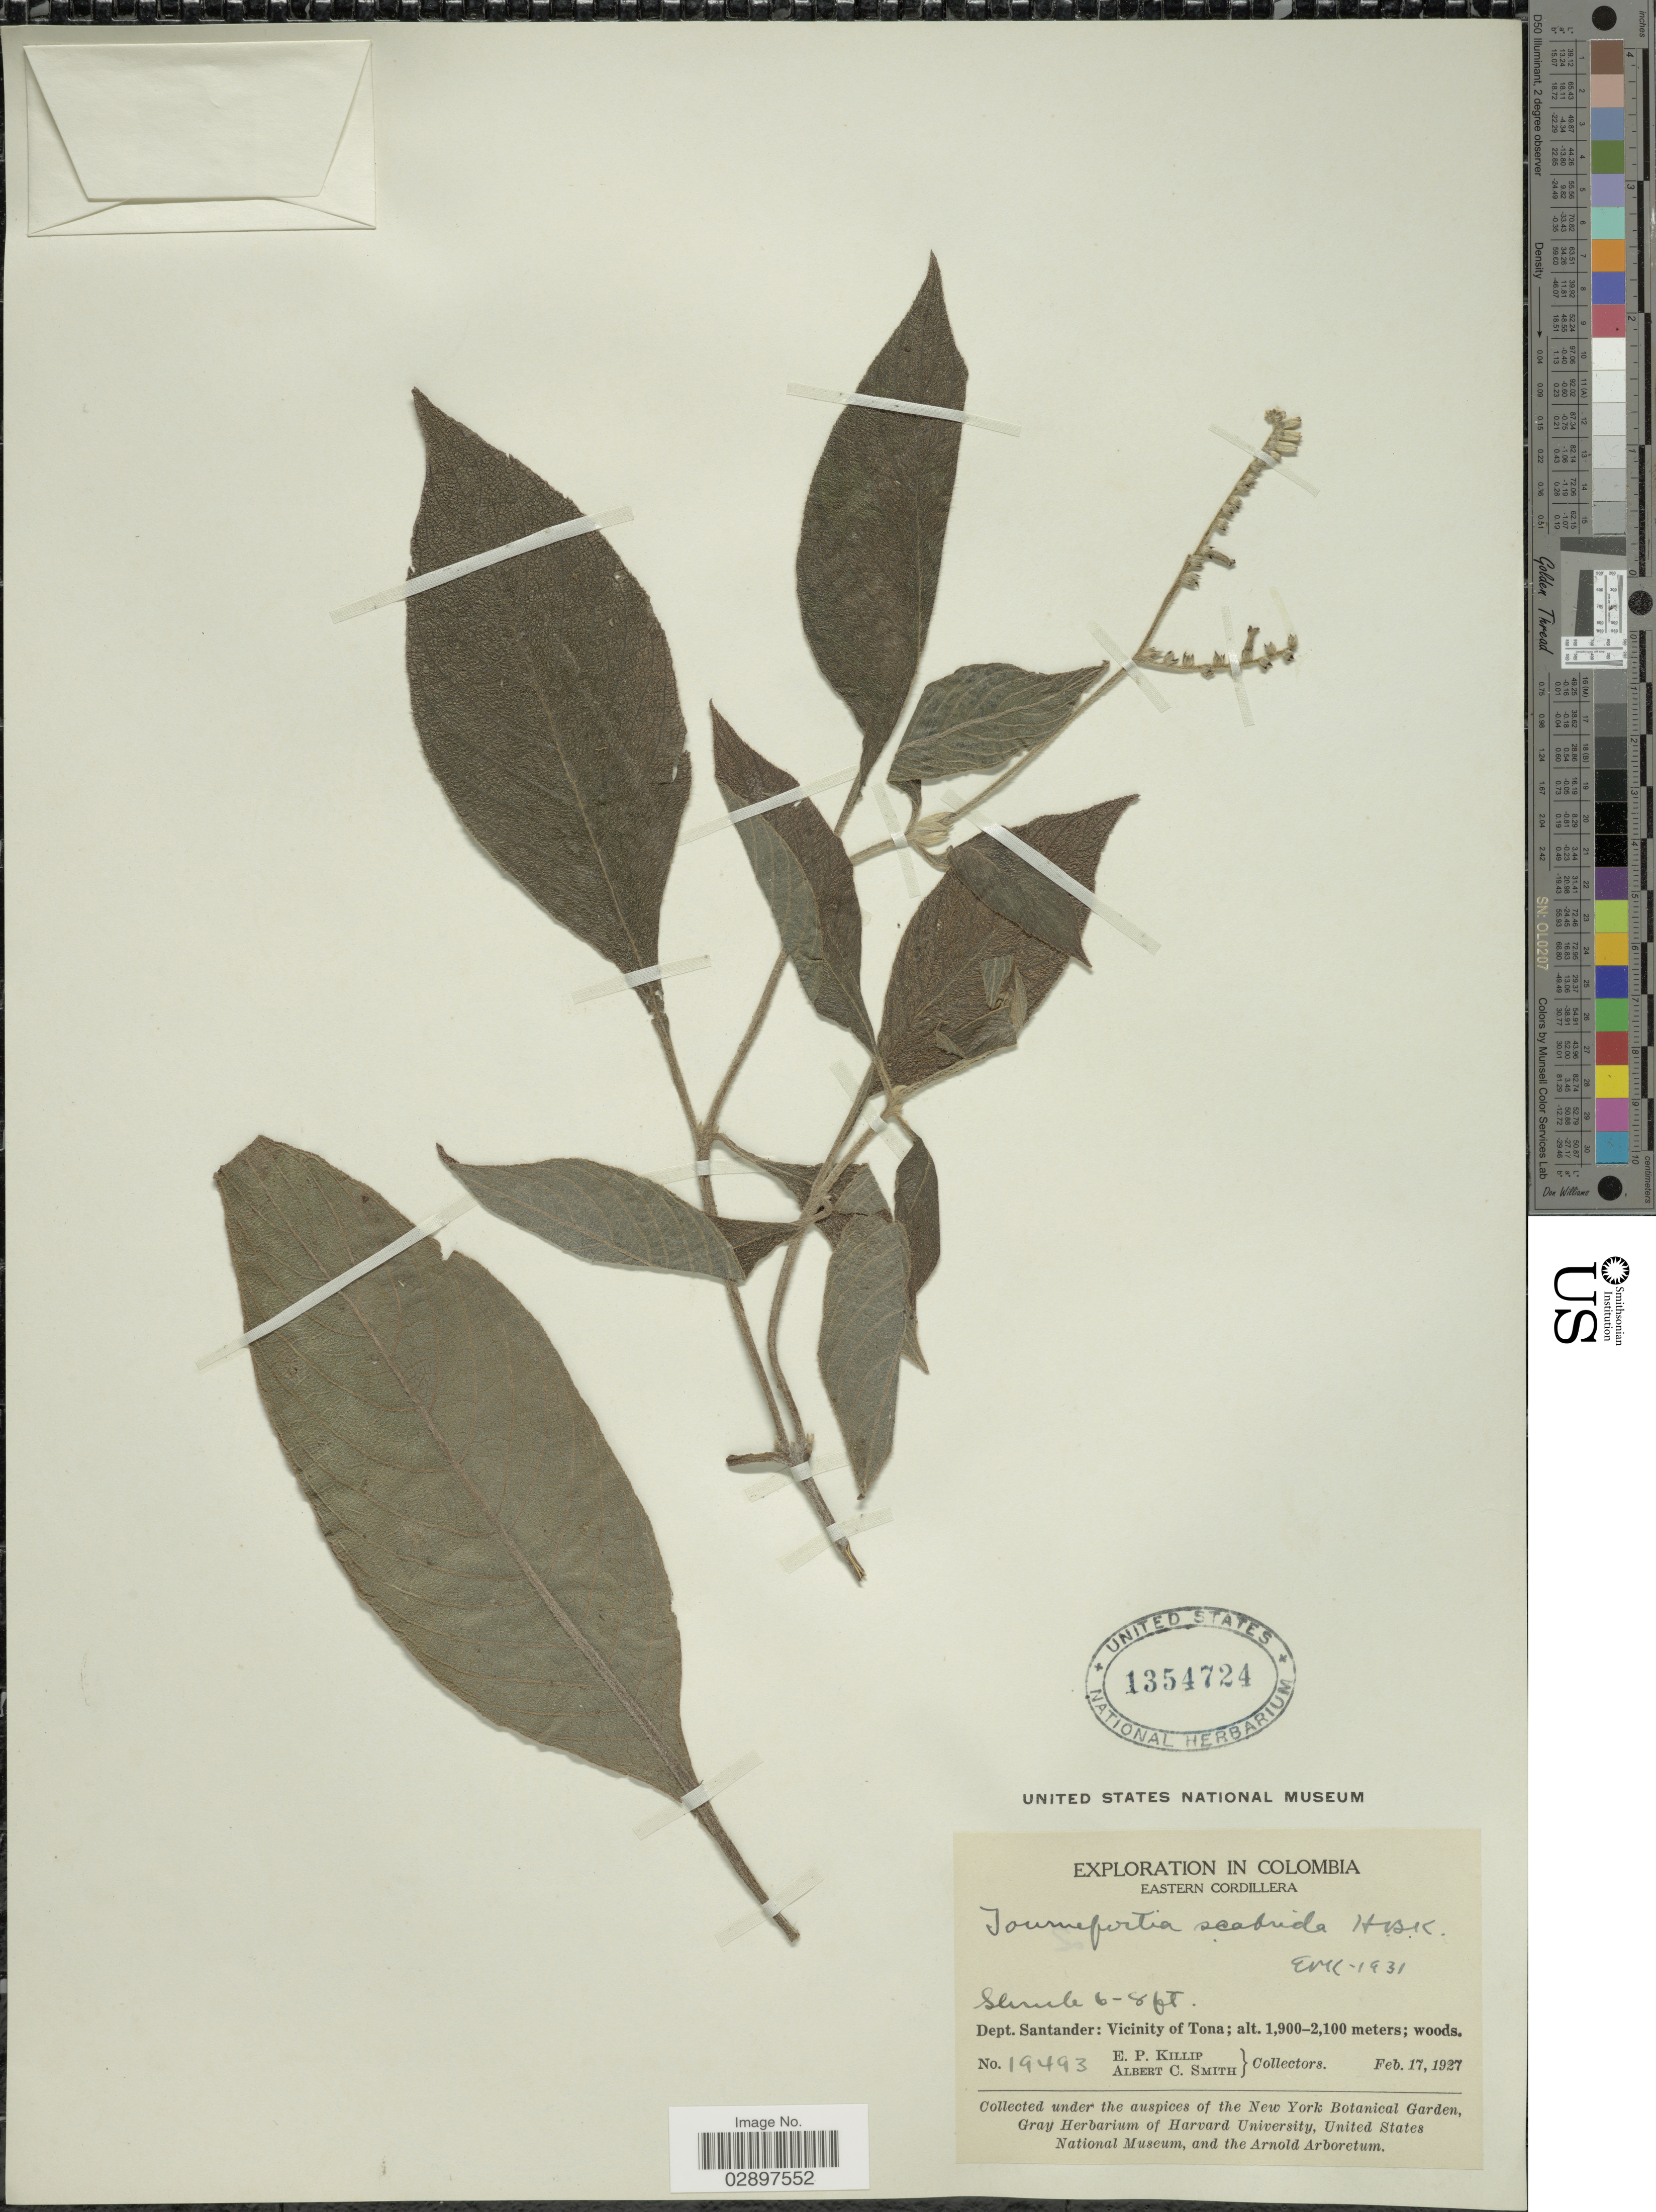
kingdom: Plantae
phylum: Tracheophyta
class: Magnoliopsida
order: Boraginales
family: Heliotropiaceae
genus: Tournefortia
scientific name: Tournefortia scabrida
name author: Kunth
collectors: E. P. Killip & A. C. Smith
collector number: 19493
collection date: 1927-02-17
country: Colombia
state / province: Santander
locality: Eastern Cordillera. Dept. Santander: Vicinity of Tona.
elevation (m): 1900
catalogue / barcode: US 1354724